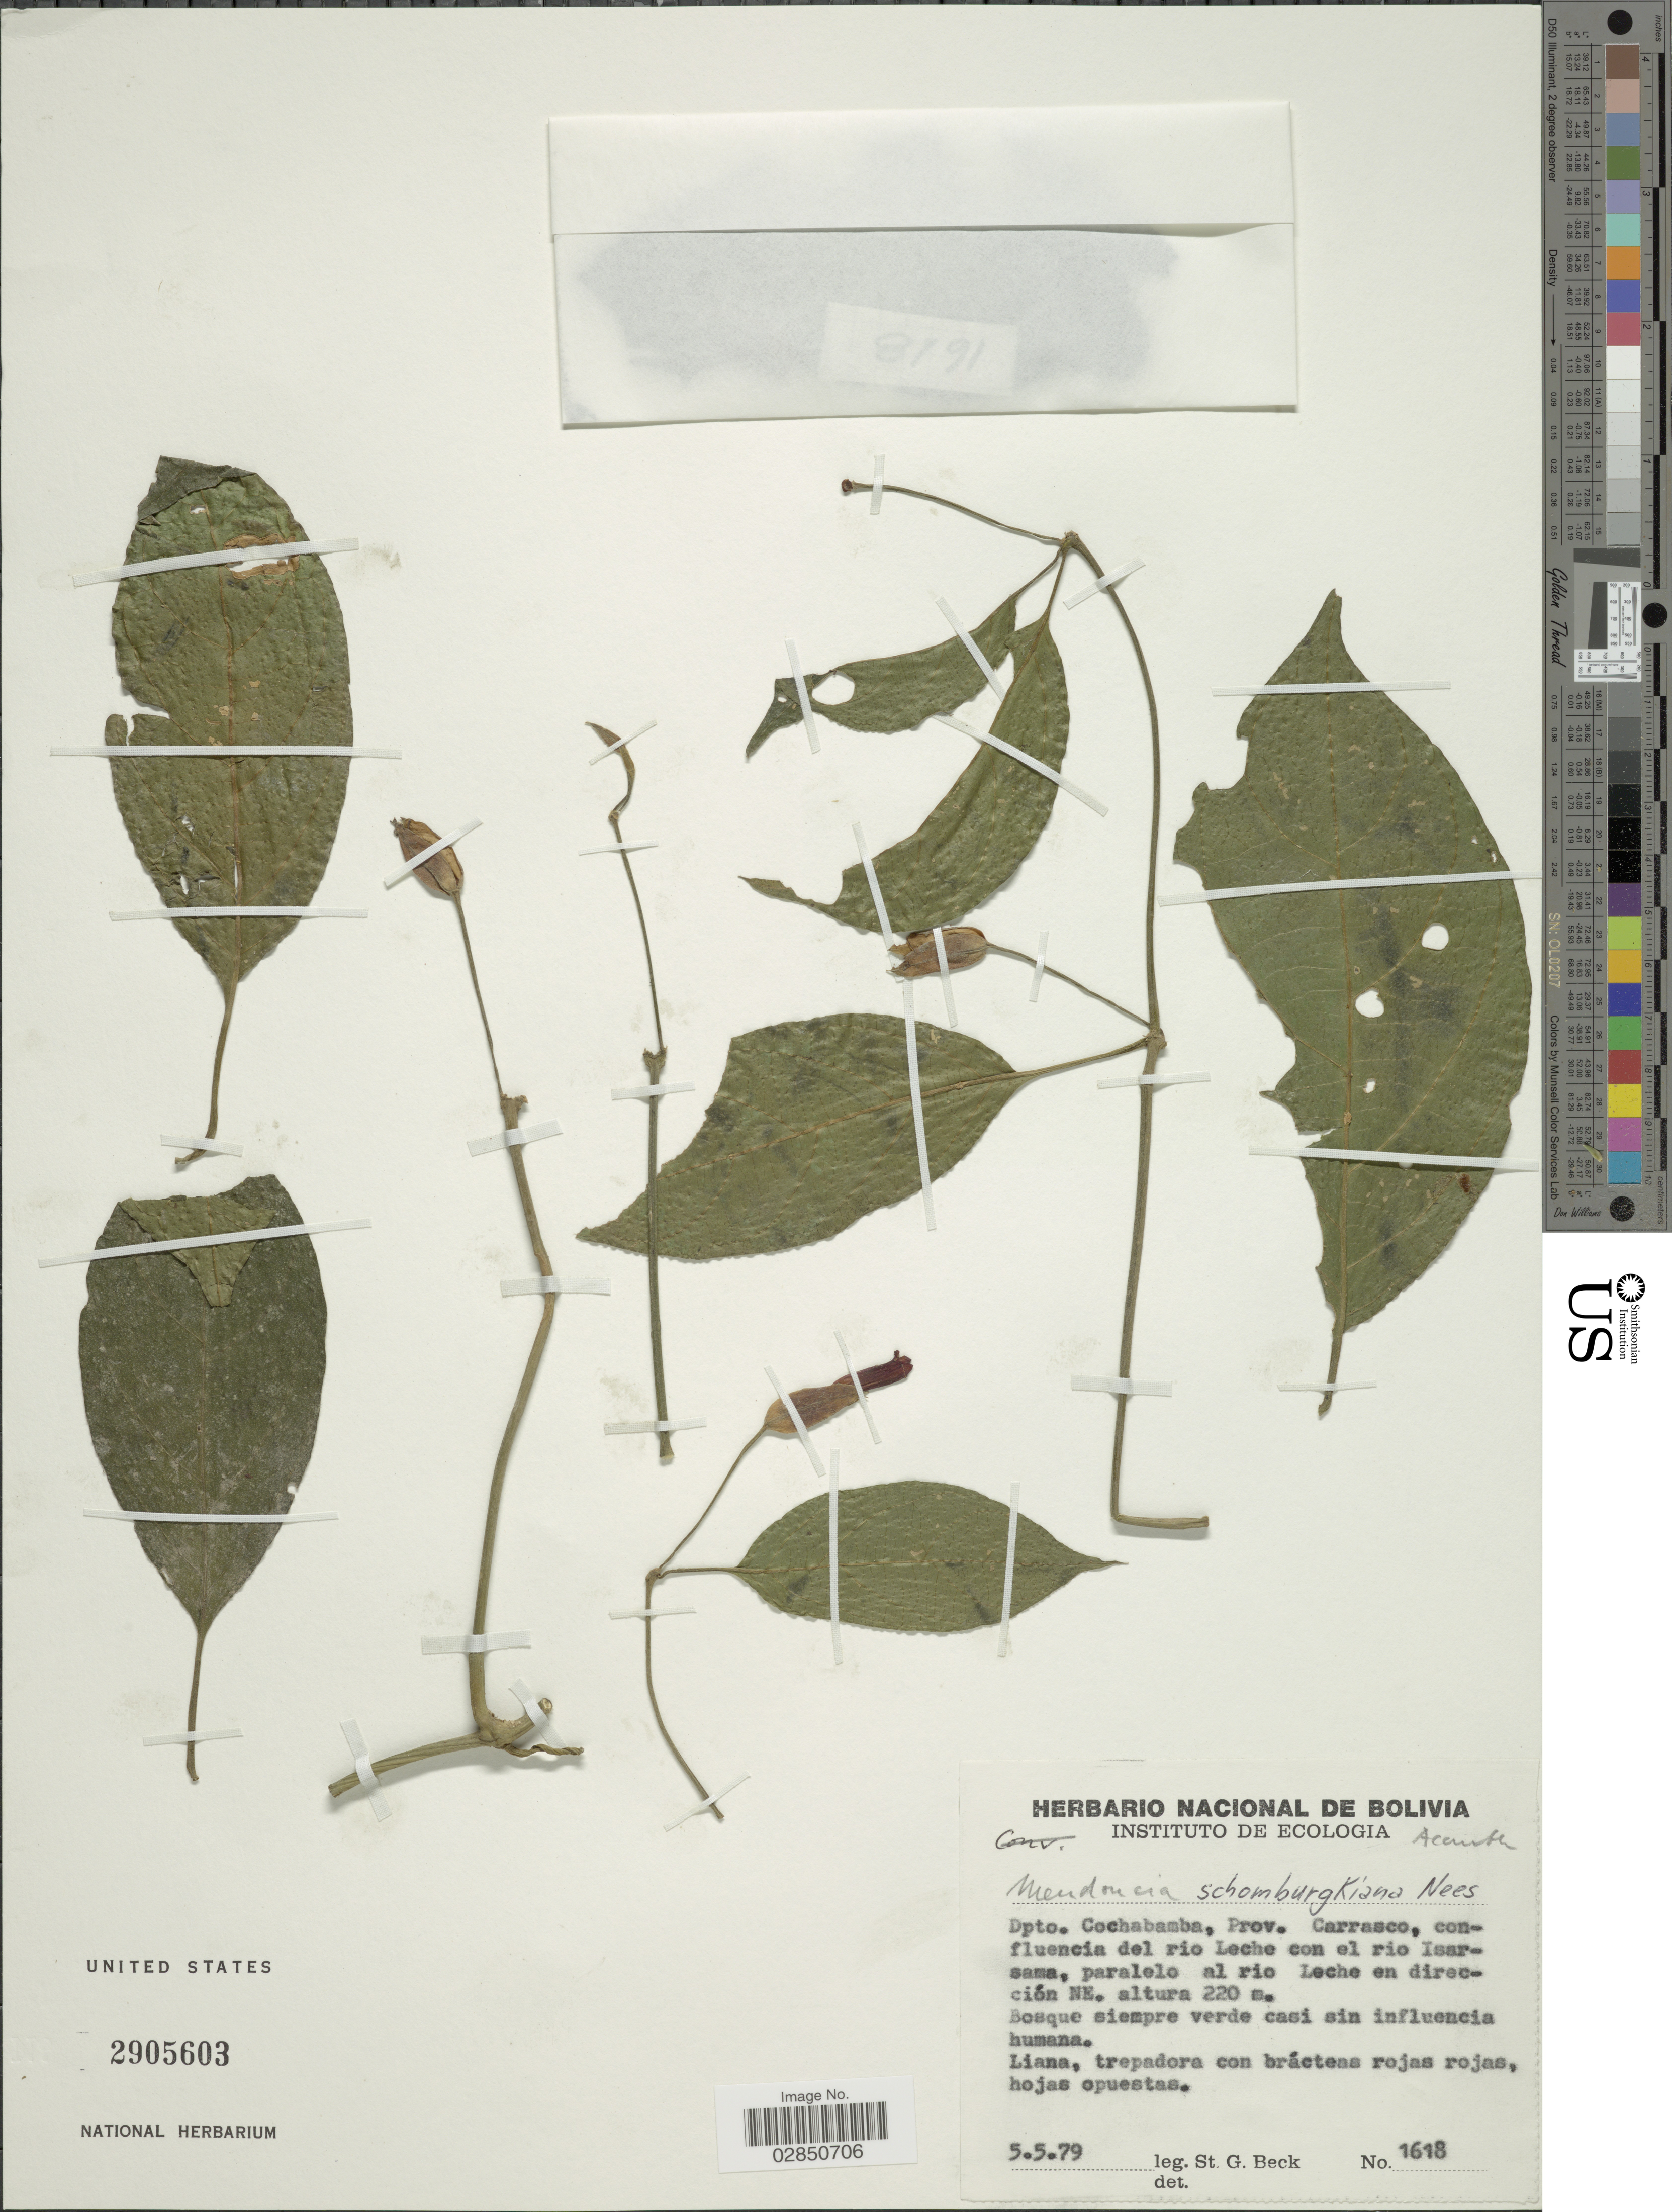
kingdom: Plantae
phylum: Tracheophyta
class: Magnoliopsida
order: Lamiales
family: Acanthaceae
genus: Mendoncia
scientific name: Mendoncia aspera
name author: (Ruiz & Pav.) Nees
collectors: S. G. Beck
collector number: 1618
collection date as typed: Transcribed d/m/y: 5/5/79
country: Bolivia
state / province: Cochabamba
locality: Dpto. Cochabamba, Prov. Carrasco, confluencia del rio Leche con el rio Isarsama, paralelo al rio Leche en dirección NE.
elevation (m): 220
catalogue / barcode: US 2905603